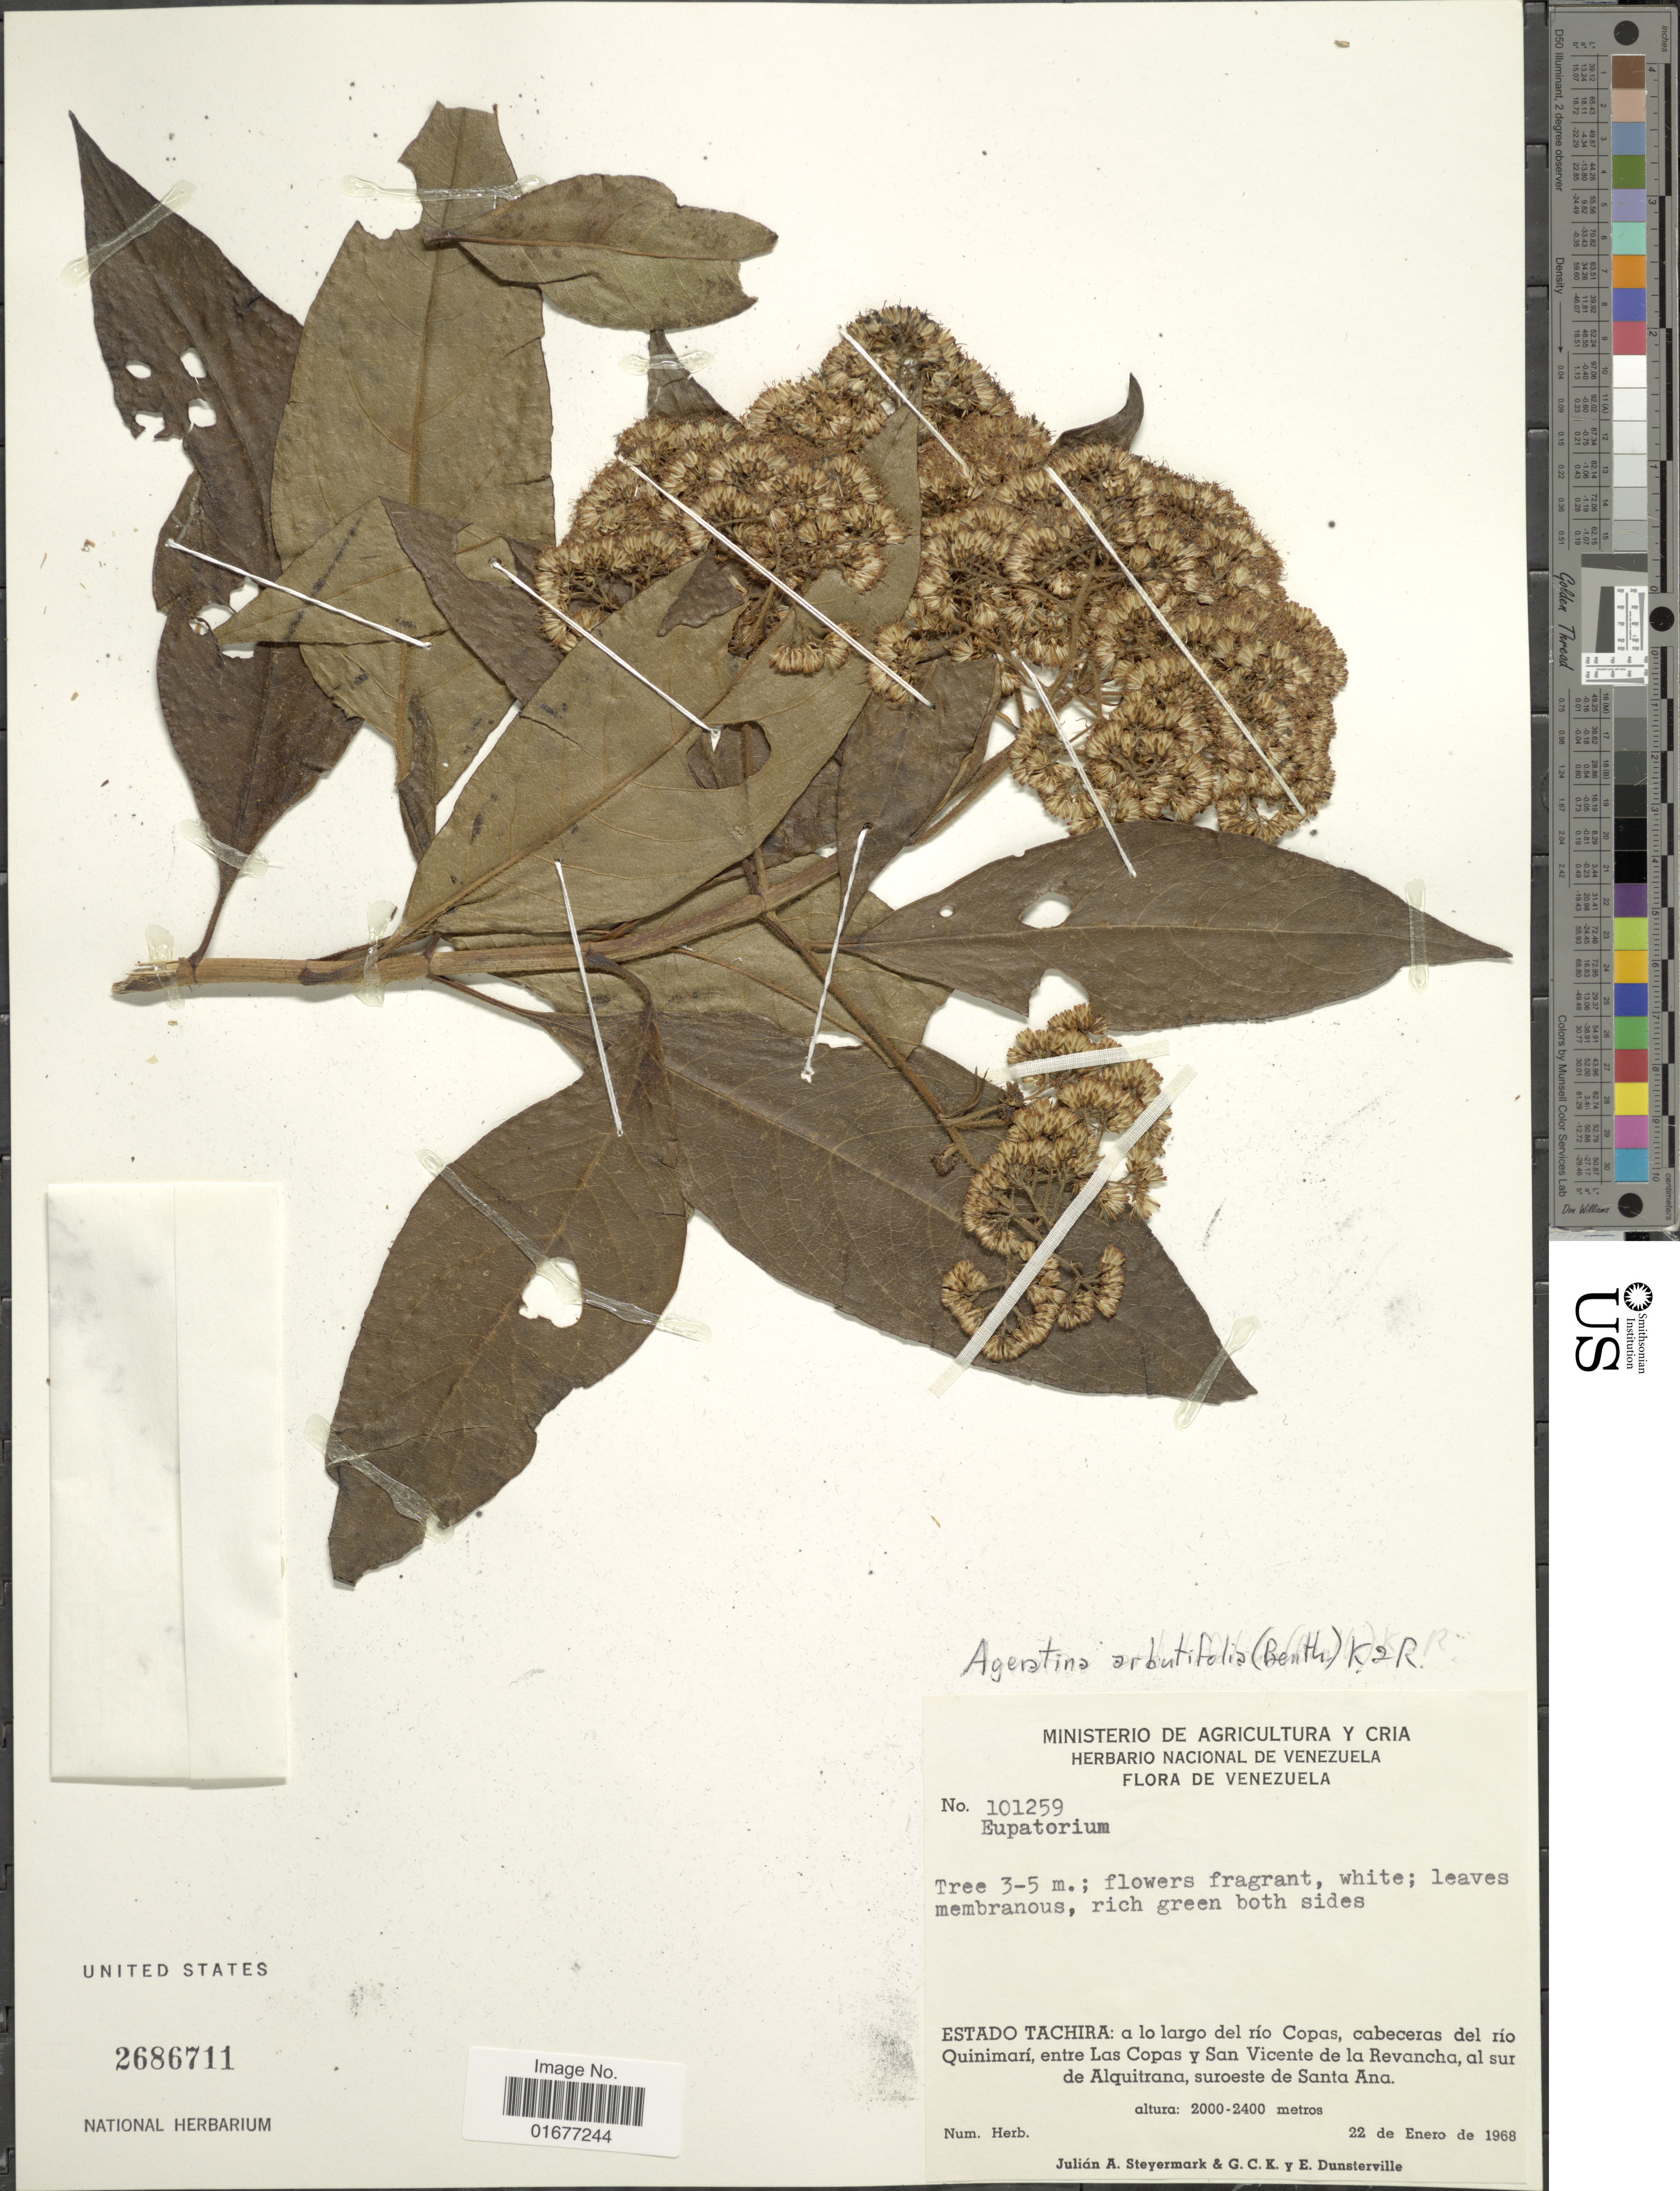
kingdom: Plantae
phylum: Tracheophyta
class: Magnoliopsida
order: Asterales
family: Asteraceae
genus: Ageratina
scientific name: Ageratina arbutifolia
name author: (Benth.) R.M. King & H. Rob.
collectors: J. Steyermark, G. C. K. Dunsterville & E. Dunsterville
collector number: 101259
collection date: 1968-01-22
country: Venezuela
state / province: Tachira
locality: A lo largo del rio Copas, cabeceras del rio Quinimari, entre Las Copas y San Vicente de la Revancha, al sur de Alquitrana, suroeste de Santa Ana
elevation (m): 2000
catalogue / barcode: US 2686711